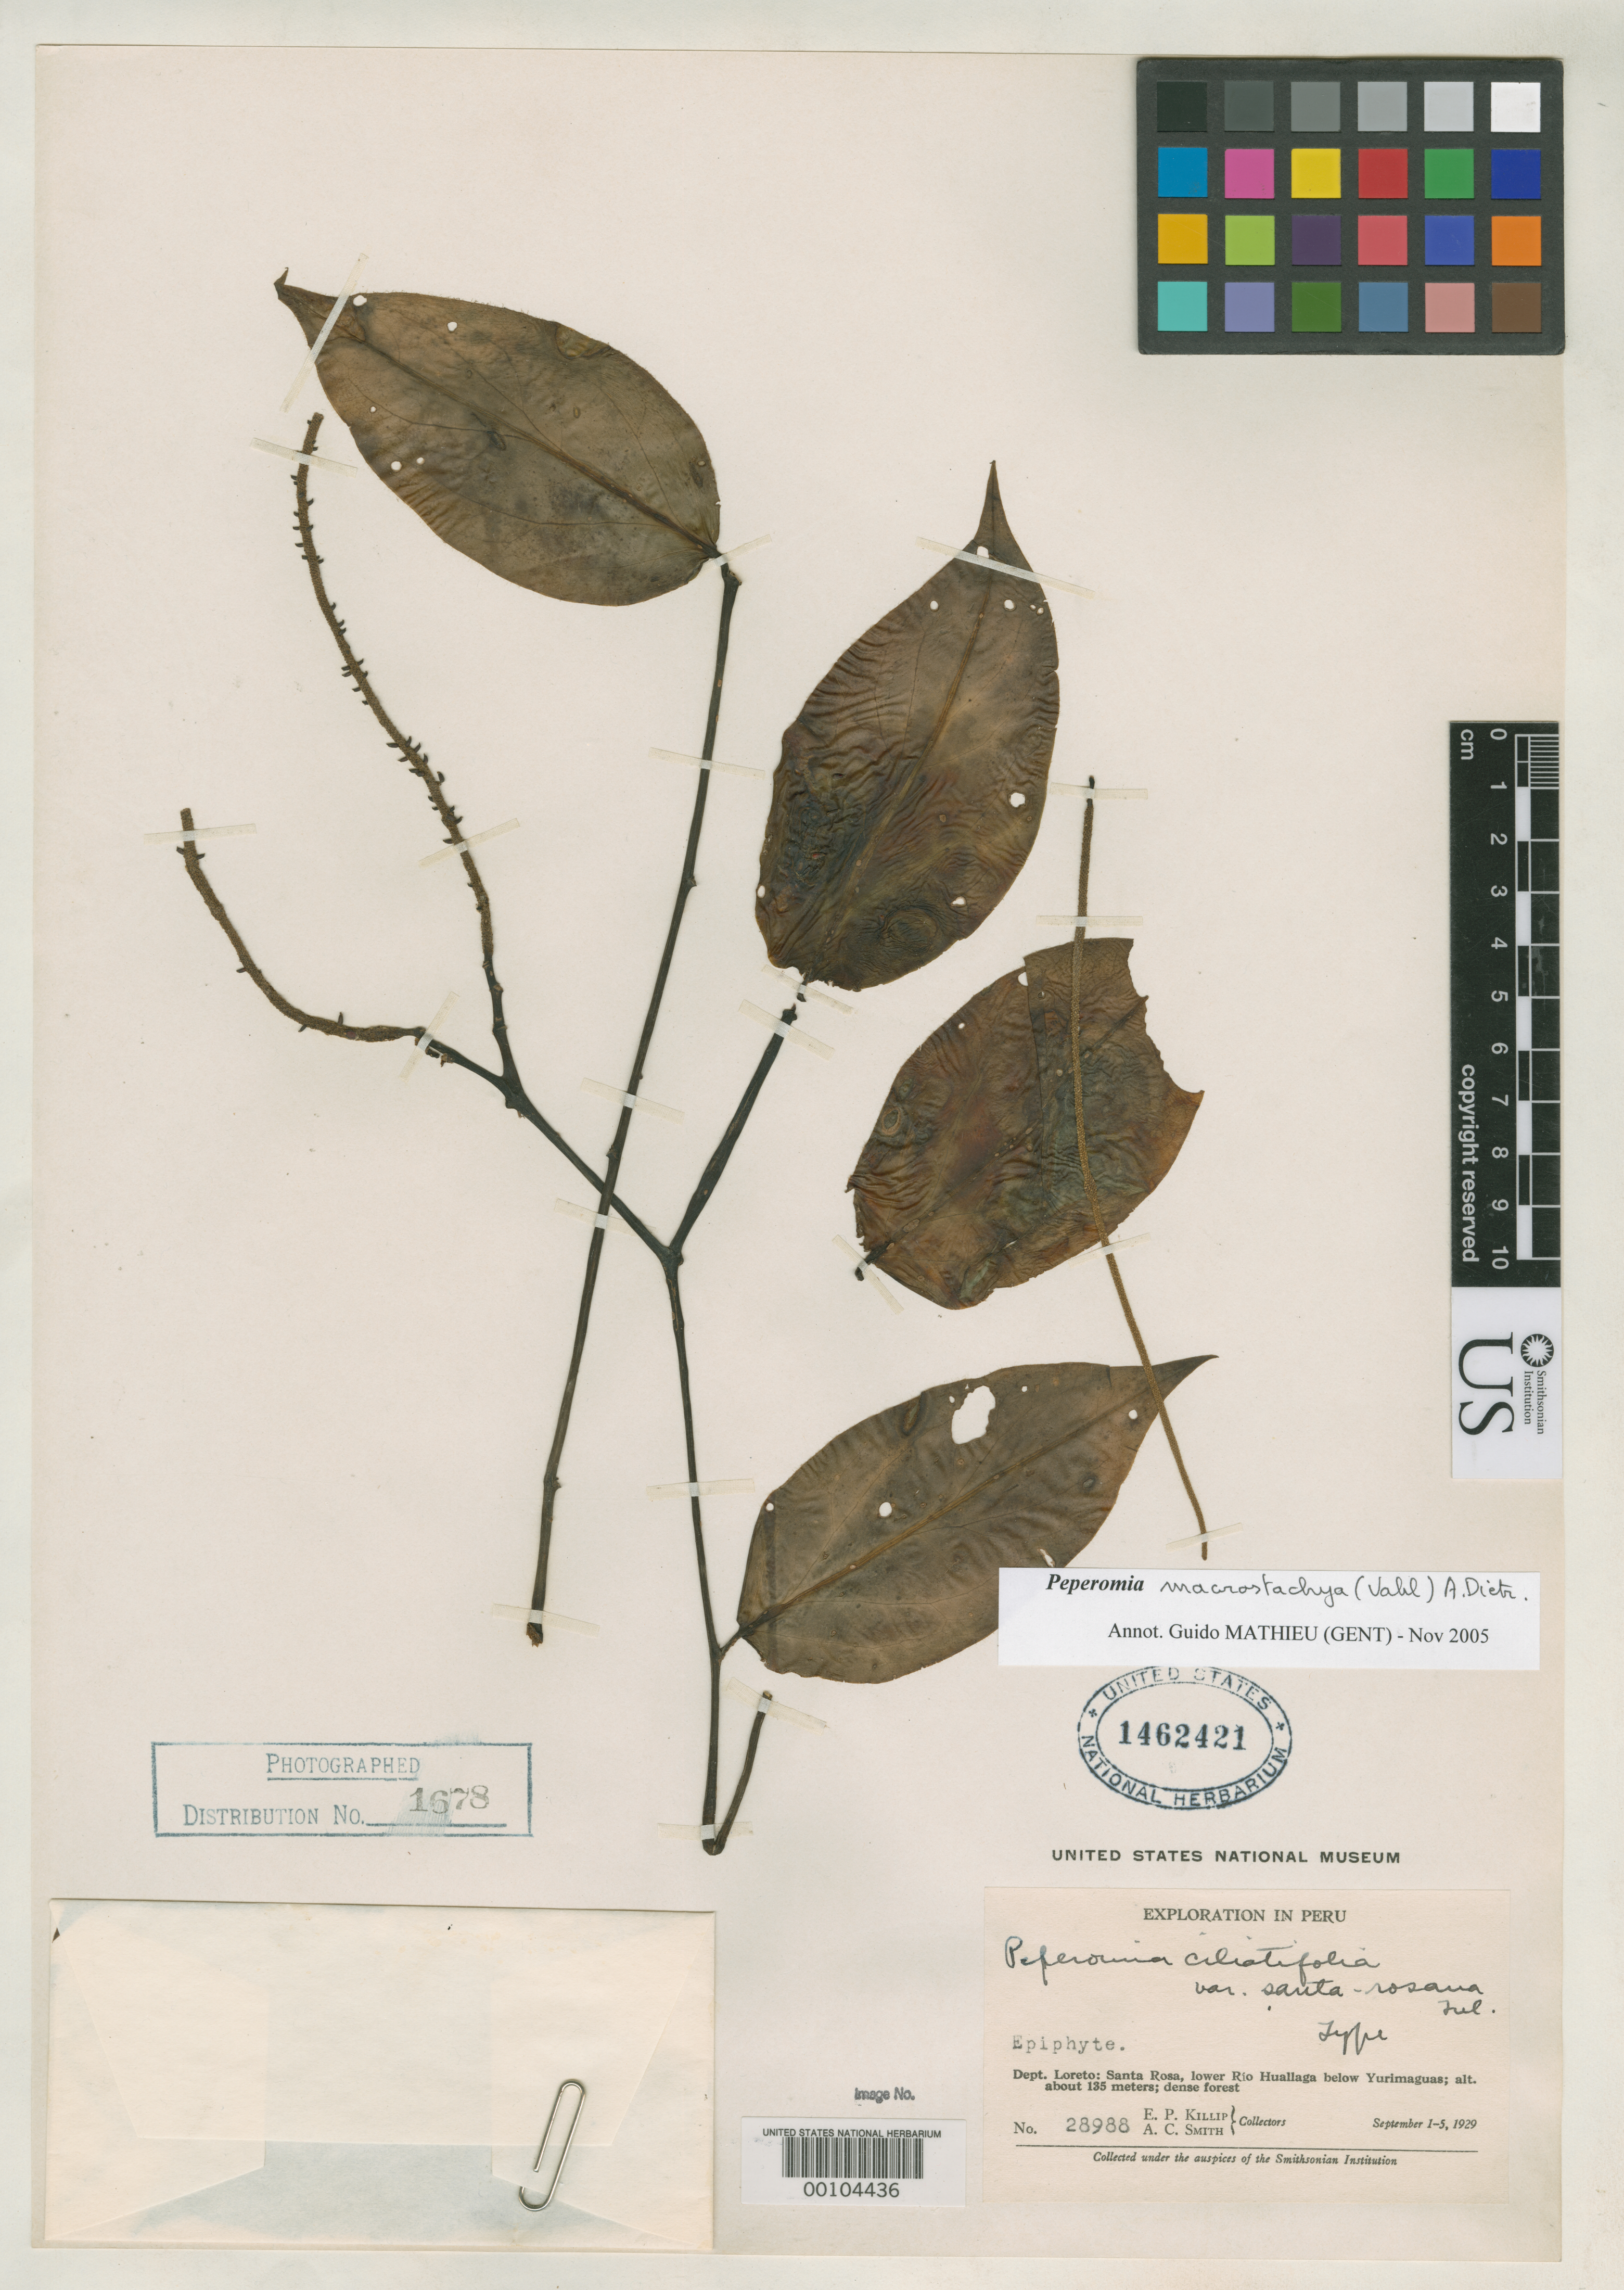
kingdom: Plantae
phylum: Tracheophyta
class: Magnoliopsida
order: Piperales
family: Piperaceae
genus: Peperomia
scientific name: Peperomia ciliatifolia var. santarosana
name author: Trel. in J.F. Macbr.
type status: Holotype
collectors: E. P. Killip & A. C. Smith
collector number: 28988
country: Peru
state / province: Loreto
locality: Santa Rosa.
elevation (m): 135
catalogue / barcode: US 1462421